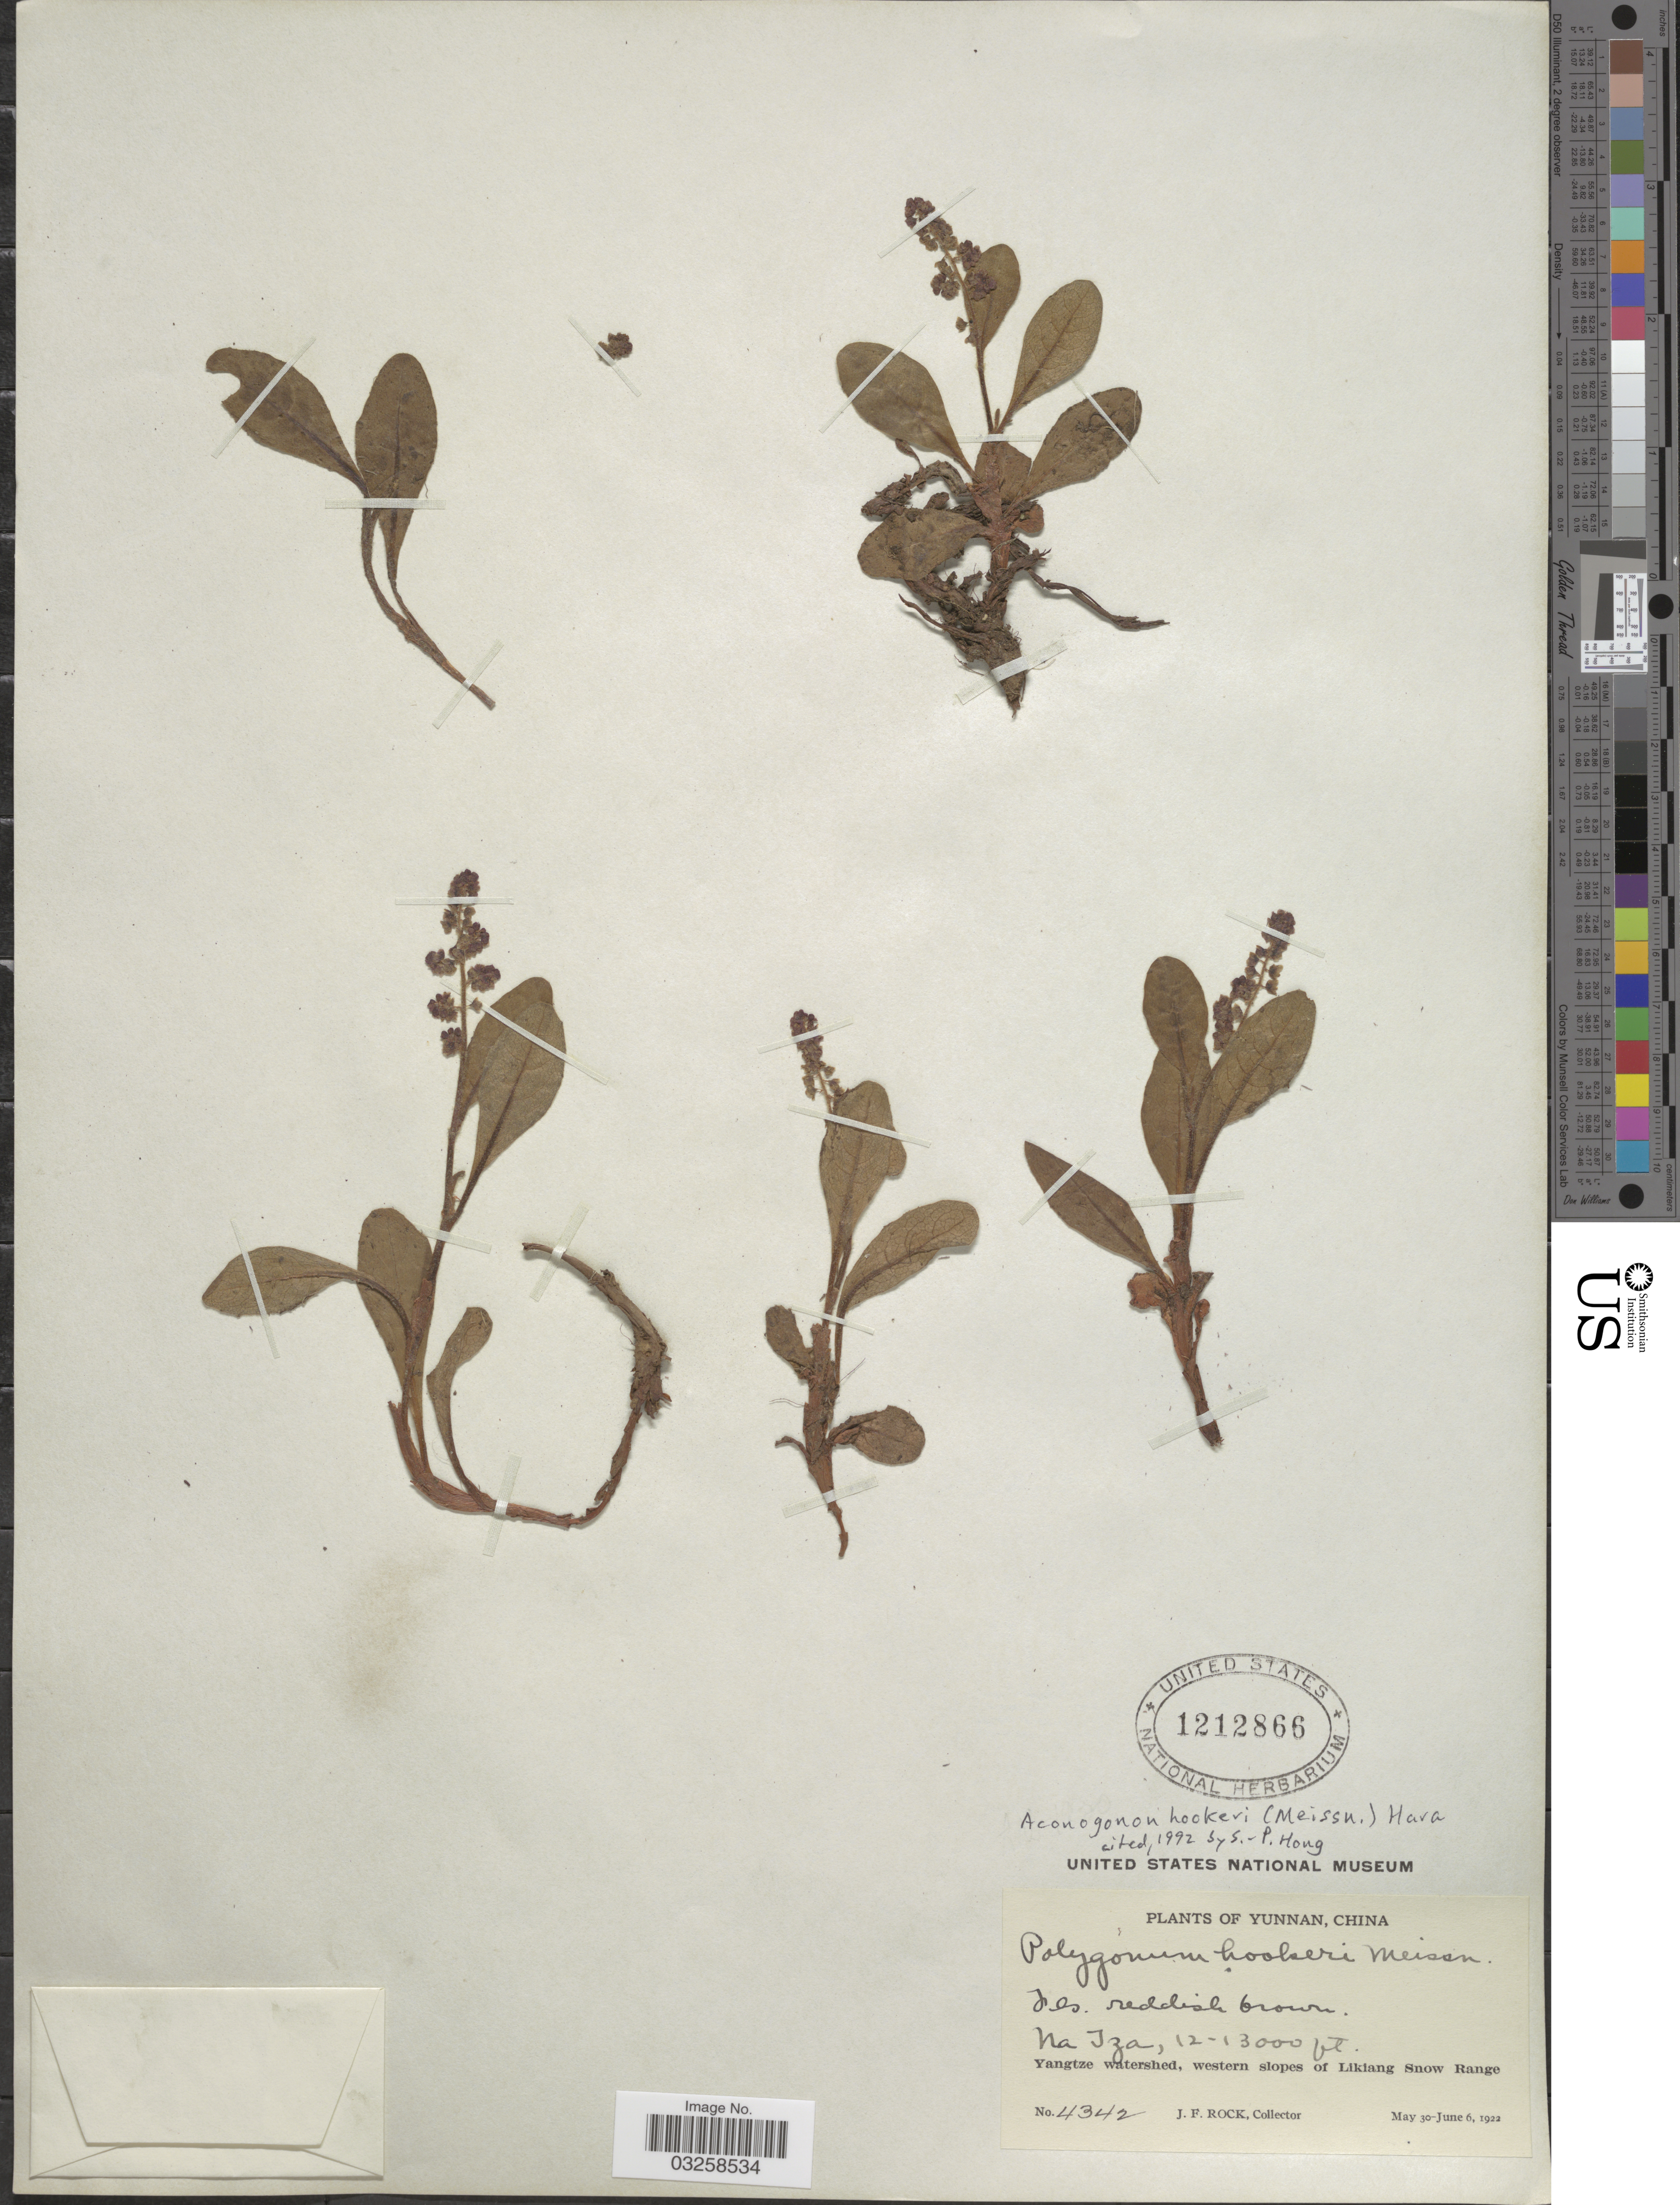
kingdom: Plantae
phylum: Tracheophyta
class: Magnoliopsida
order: Caryophyllales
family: Polygonaceae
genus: Koenigia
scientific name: Koenigia hookeri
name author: (Meisn.) T.M. Schust. & Reveal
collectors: J. Rock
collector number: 4342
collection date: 1922-05-30/1922-06-06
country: China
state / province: Yunnan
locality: Na Iza. Yangtze watershed, western slopes of Likiang Snow Range.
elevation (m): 3658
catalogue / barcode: US 1212866